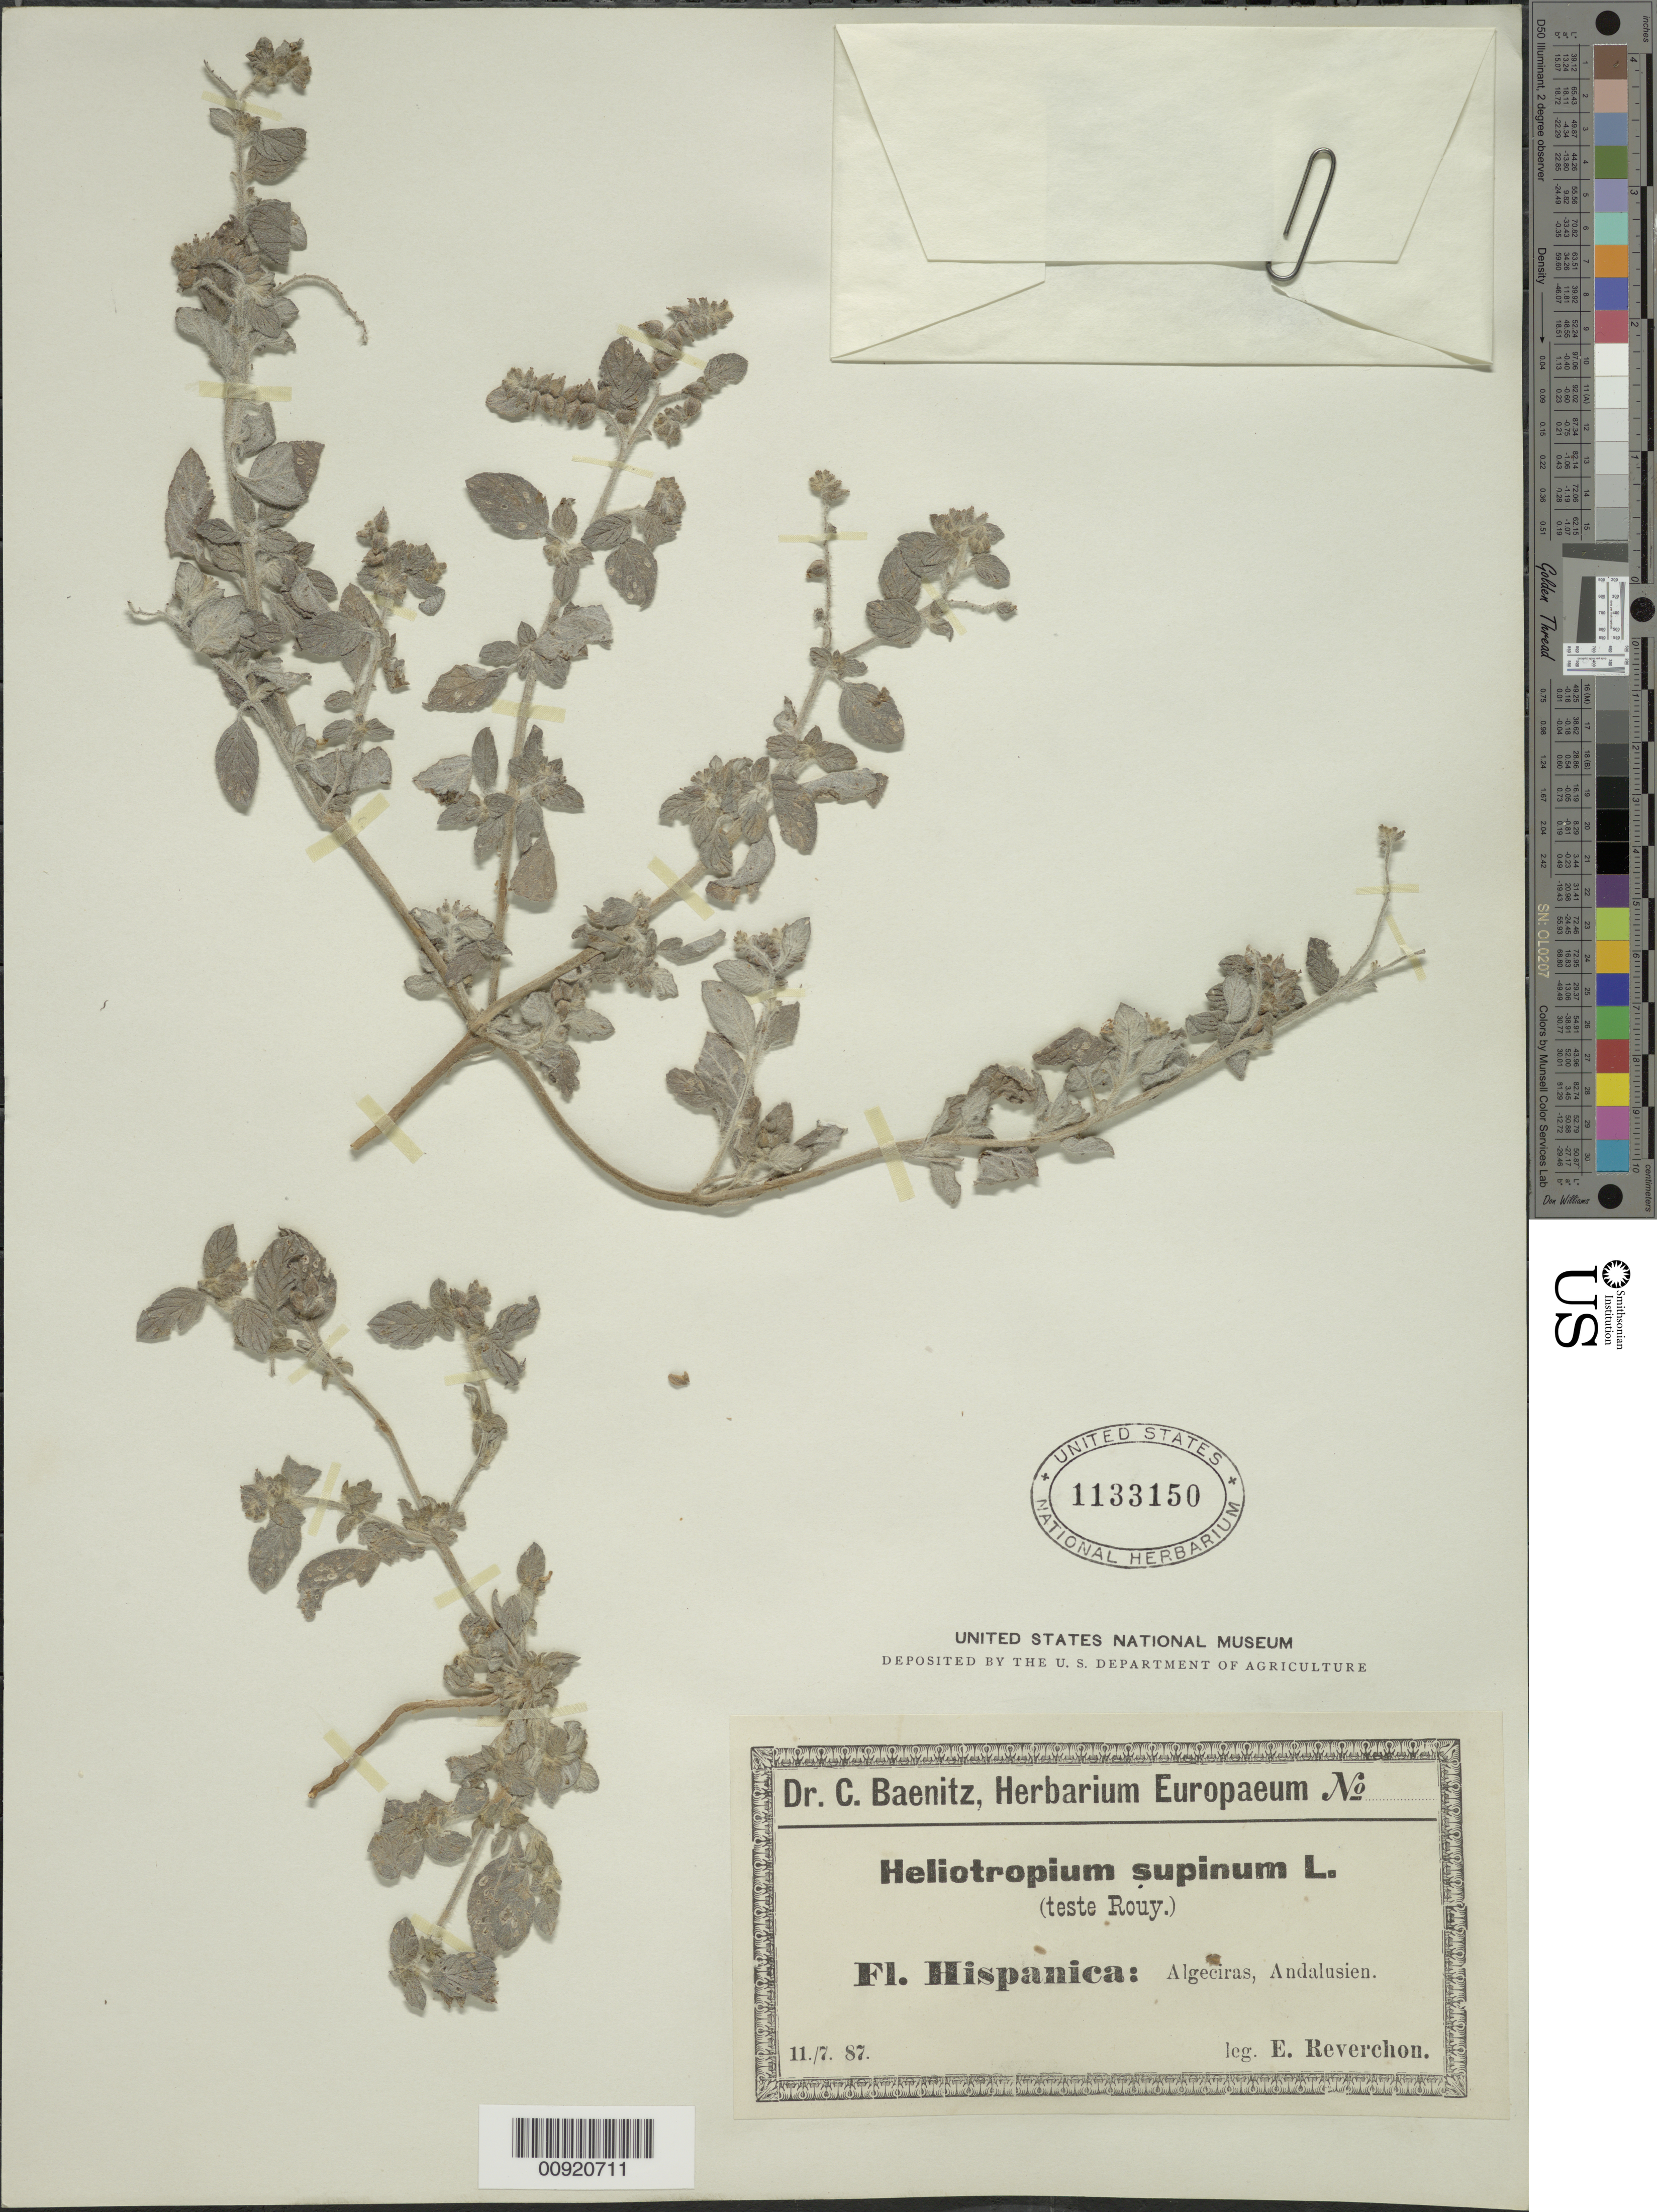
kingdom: Plantae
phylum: Tracheophyta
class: Magnoliopsida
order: Boraginales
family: Heliotropiaceae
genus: Heliotropium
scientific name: Heliotropium supinum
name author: L.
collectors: E. Reverchon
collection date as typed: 11 Jul 1887 or 07 Nov 1887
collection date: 1887-07-11 or 1887-11-07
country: Spain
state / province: Andalucia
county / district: Cadiz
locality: Algeciras, Andalusien.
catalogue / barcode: US 1133150